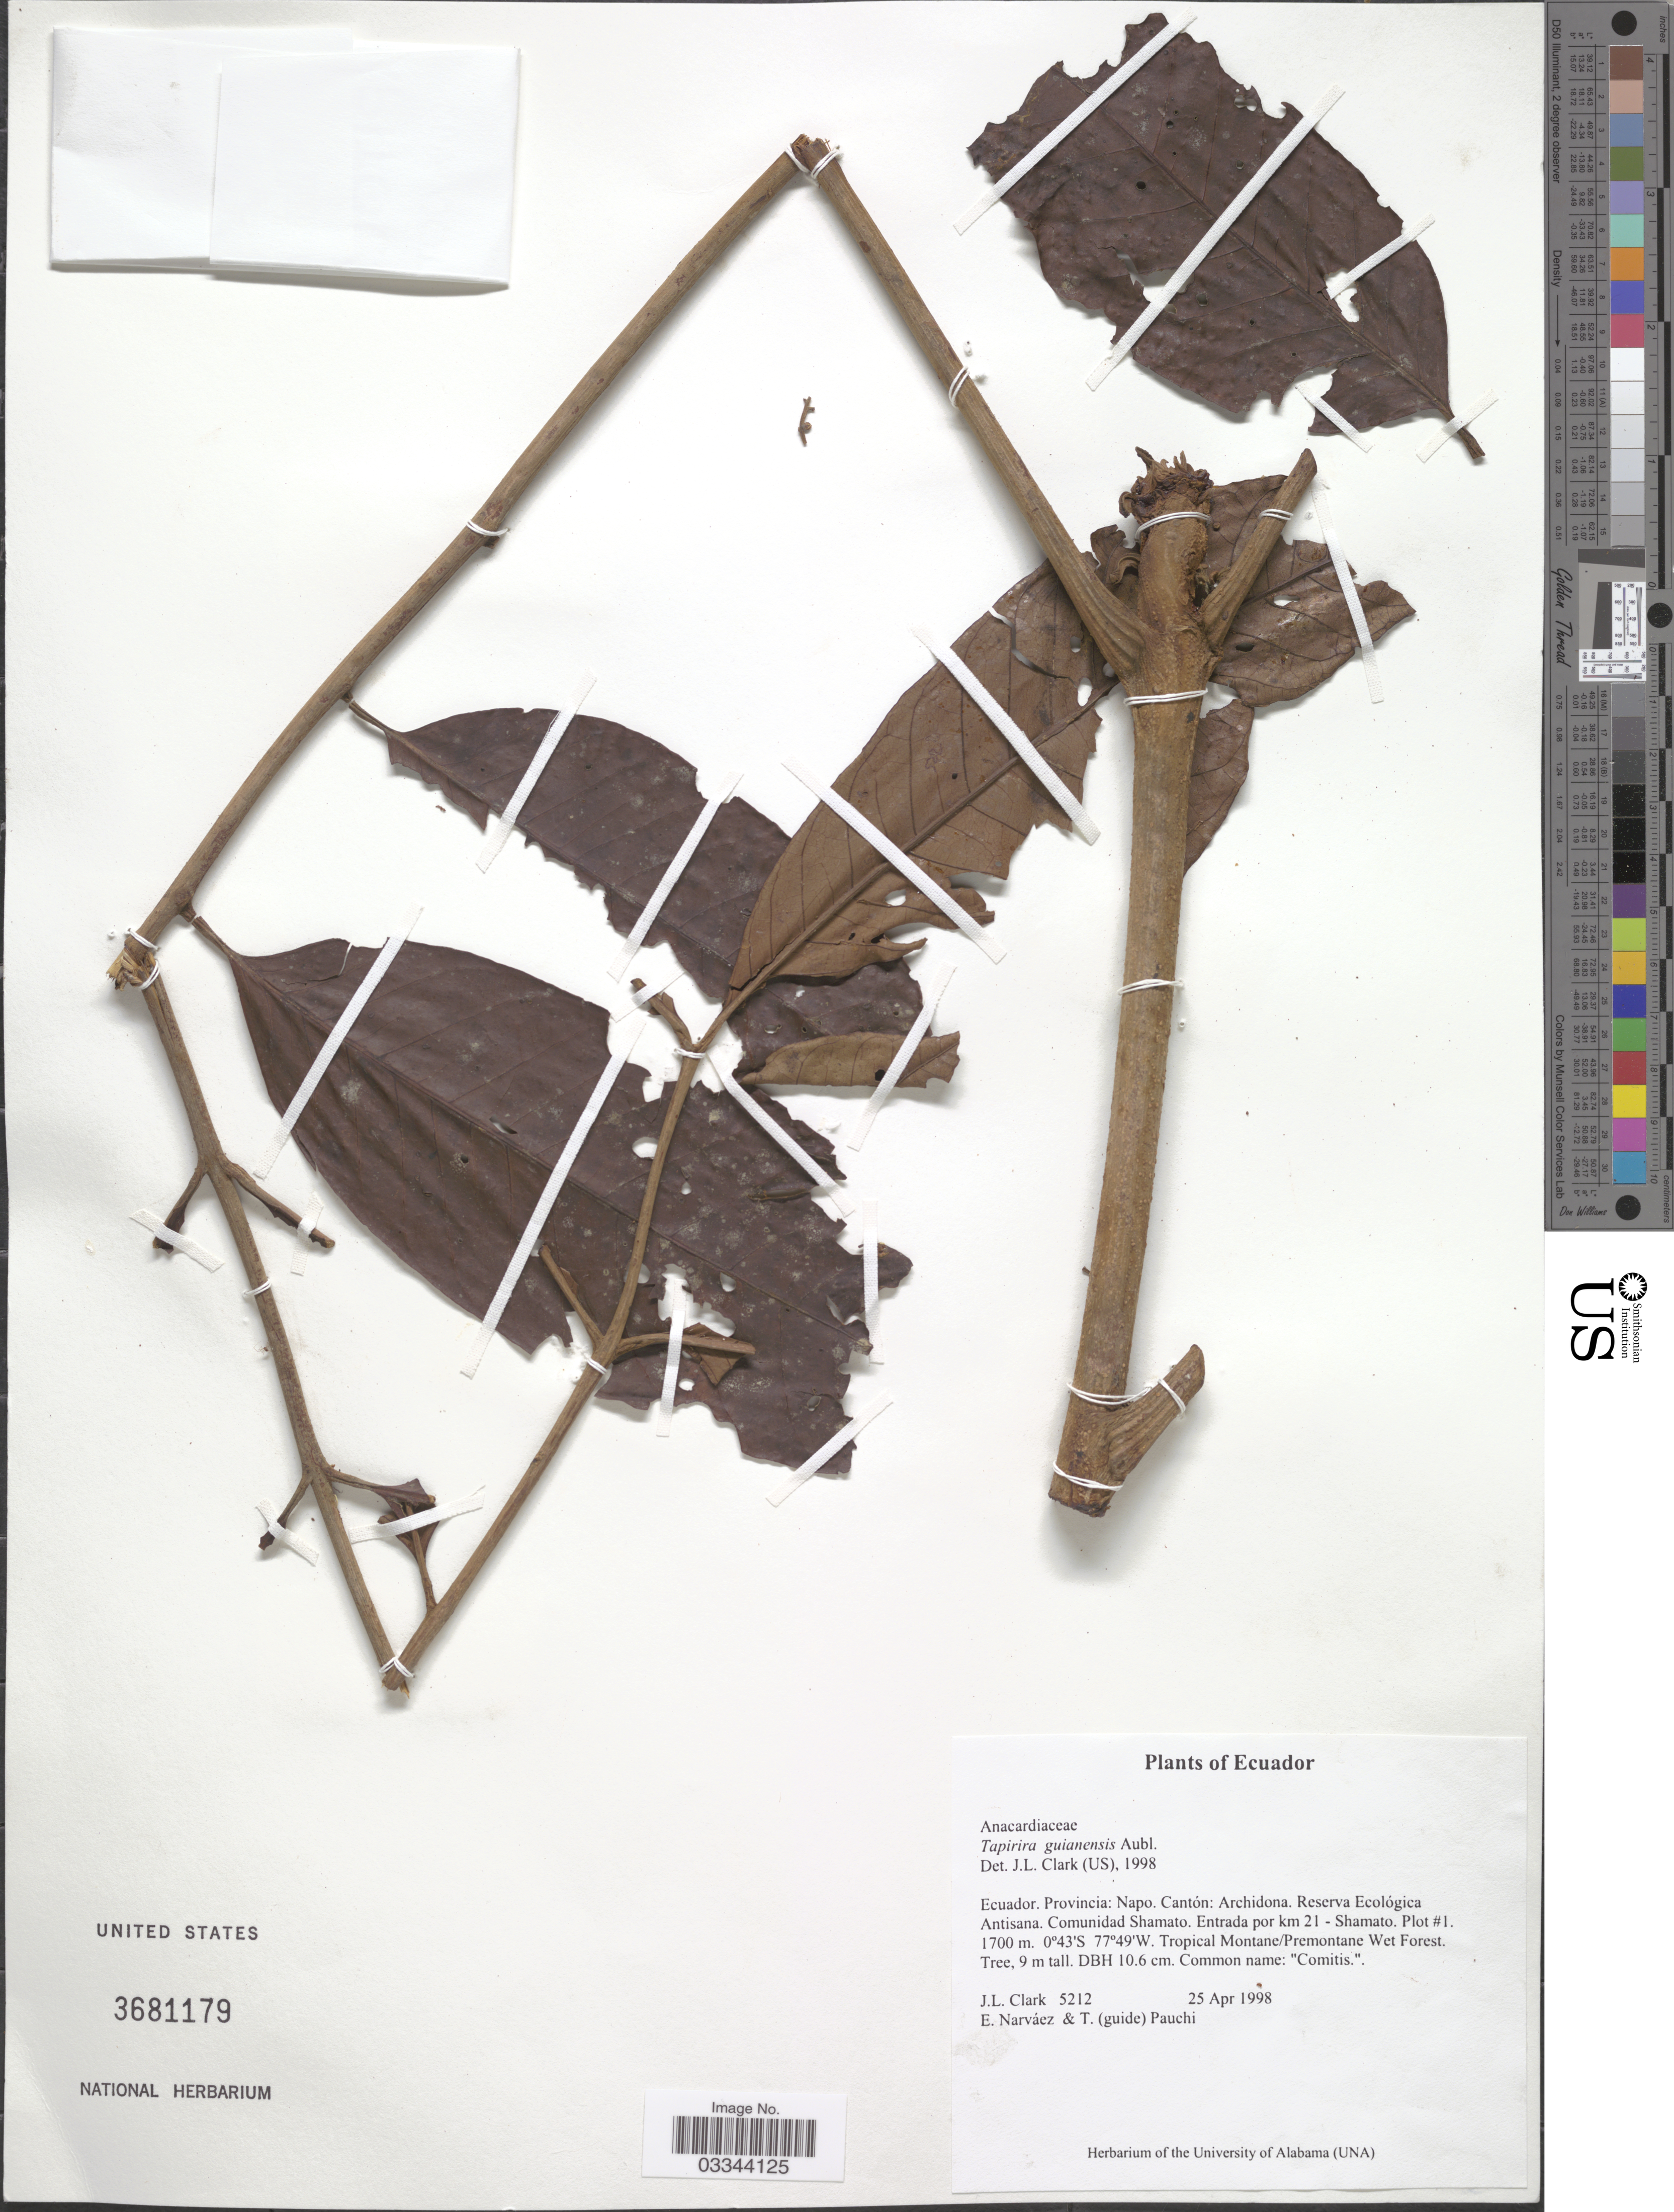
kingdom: Plantae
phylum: Tracheophyta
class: Magnoliopsida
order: Sapindales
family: Anacardiaceae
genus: Tapirira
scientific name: Tapirira guianensis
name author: Aubl.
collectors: J. L. Clark, E. Narváez & T. Pauchi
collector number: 5212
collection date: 1998-04-25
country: Ecuador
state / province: Napo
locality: Cantón: Archidona. Reserva Ecológica Antisana. Comunidad Shamato. Entrada por km 21 - Shamato. Plot #1.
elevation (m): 1700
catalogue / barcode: US 3681179